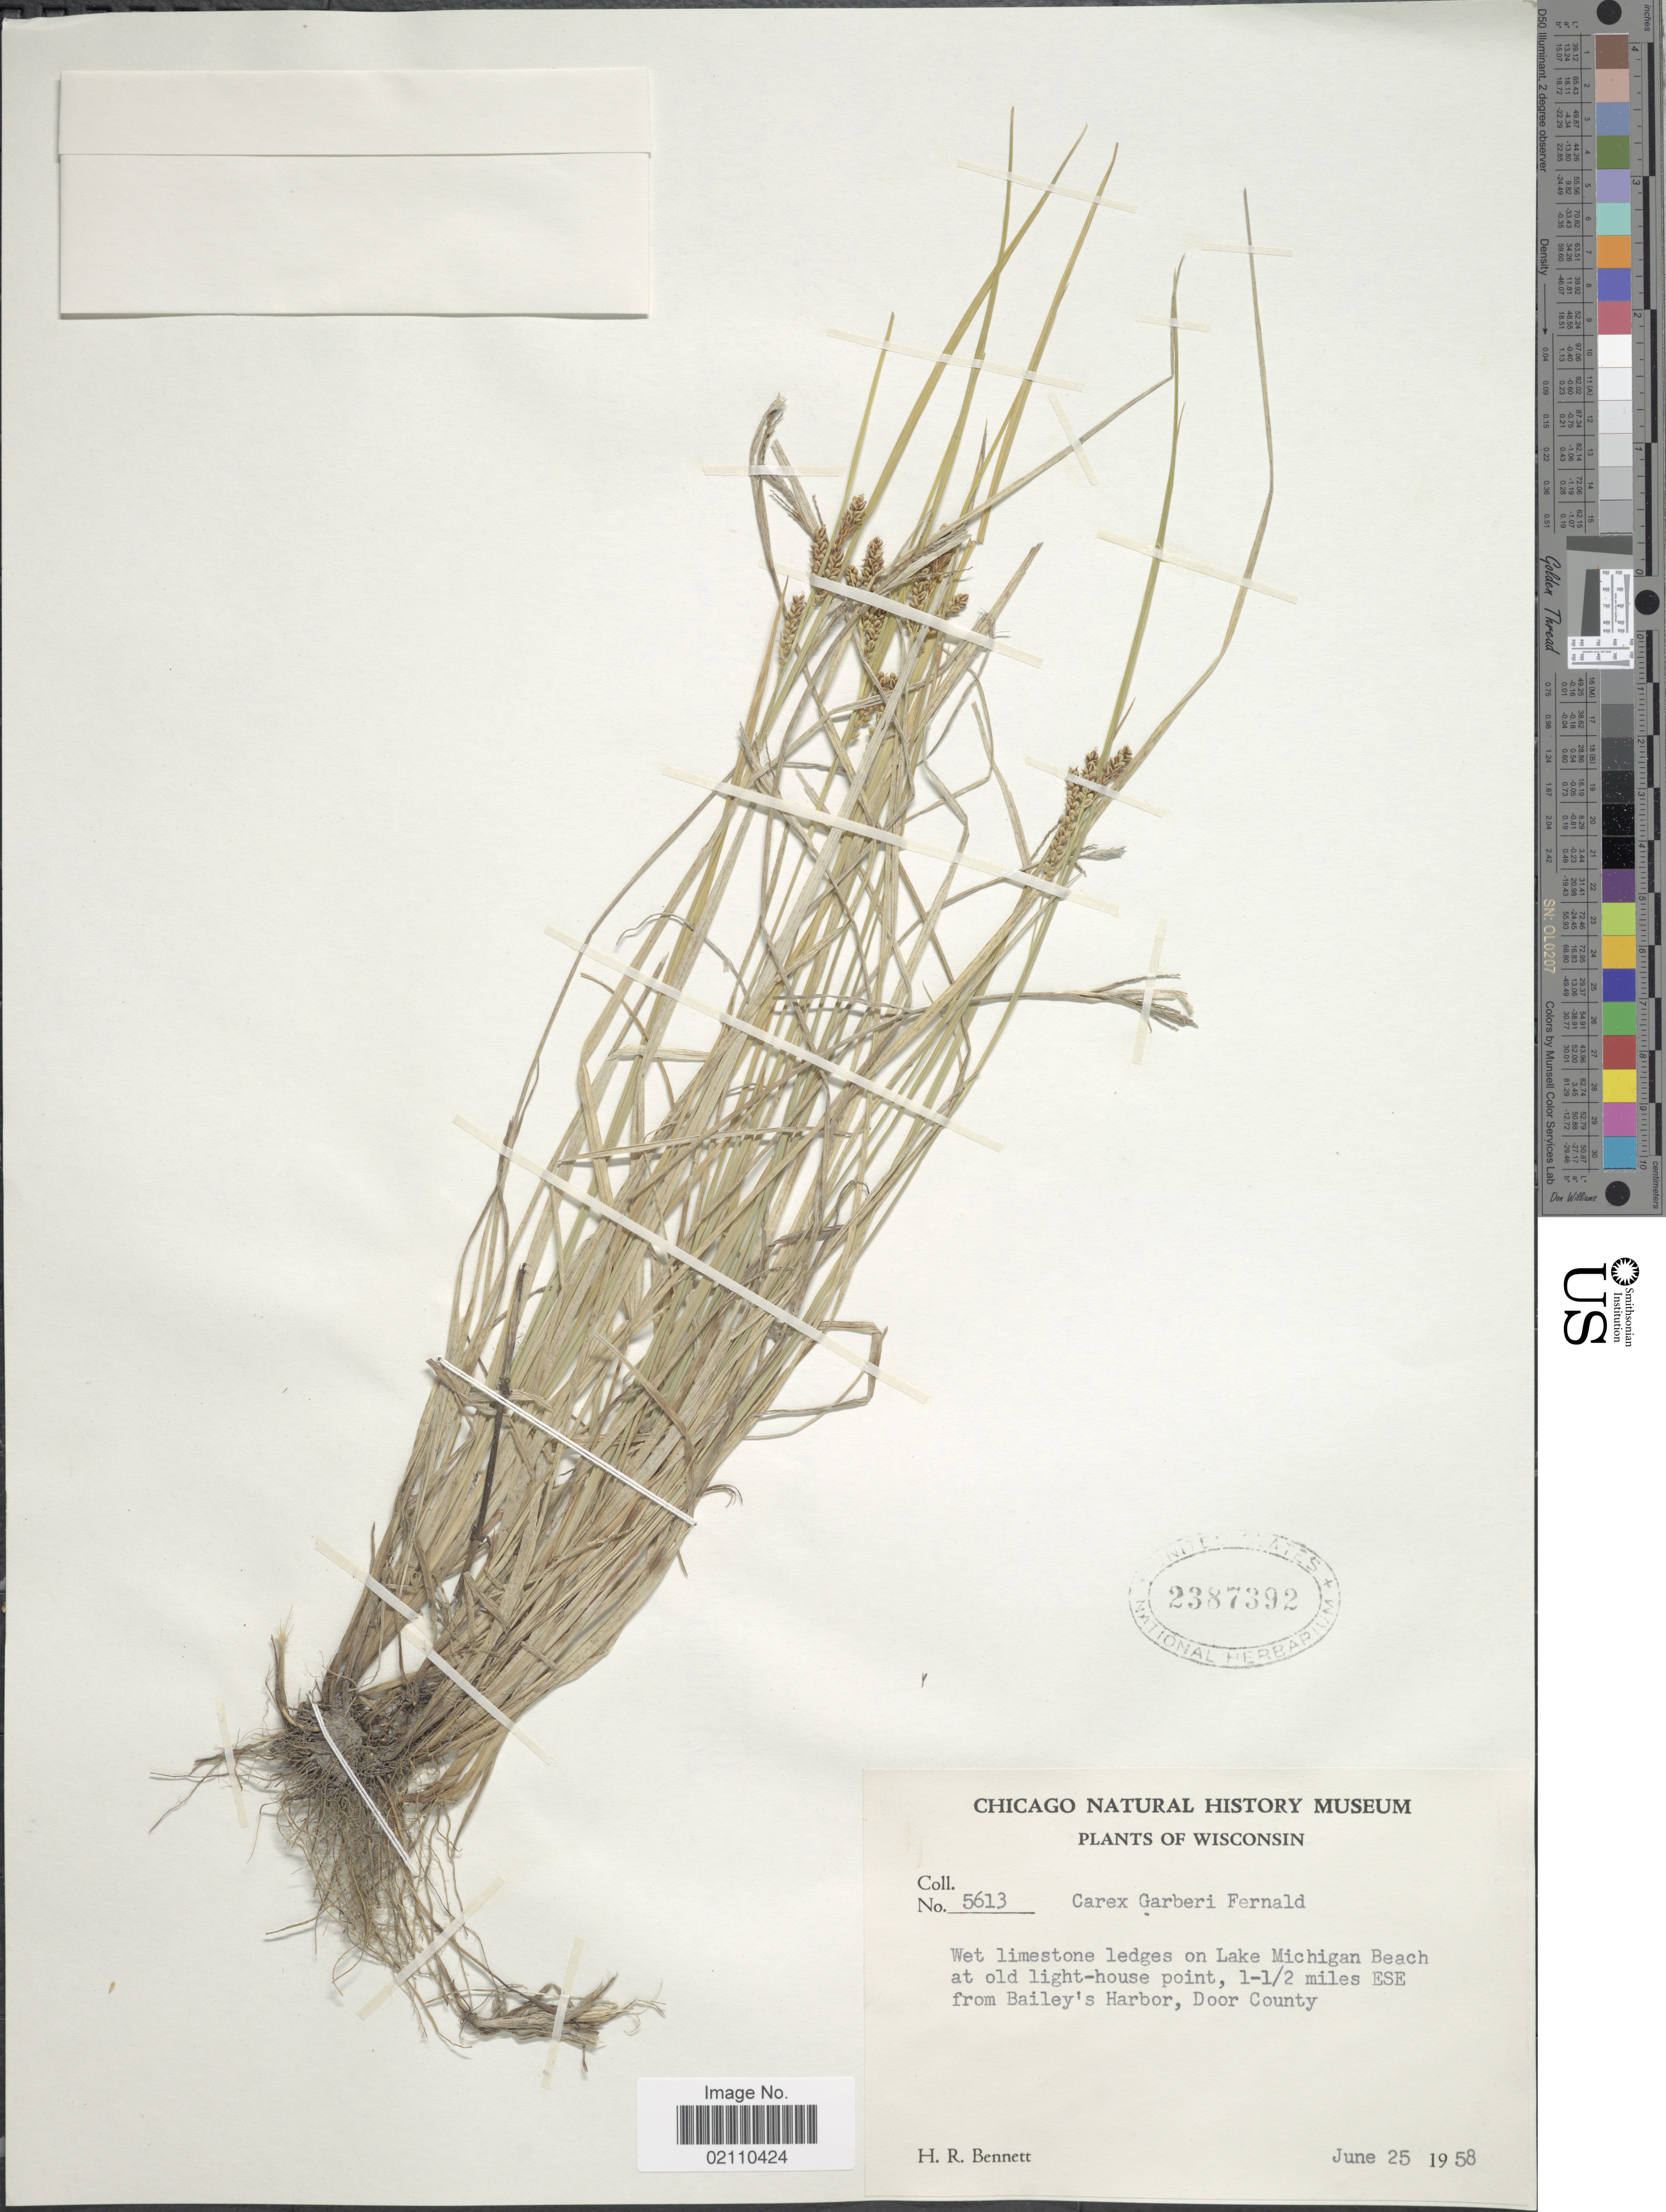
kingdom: Plantae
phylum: Tracheophyta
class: Liliopsida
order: Poales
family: Cyperaceae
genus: Carex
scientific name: Carex garberi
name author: Fernald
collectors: H. R. Bennett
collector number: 5613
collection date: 1958-06-25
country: United States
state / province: Wisconsin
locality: On Lake Michigan Beach at old light-house point, 1-1/2 miles ESE from Bailey' s Harbor, Door County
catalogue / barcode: US 2387392